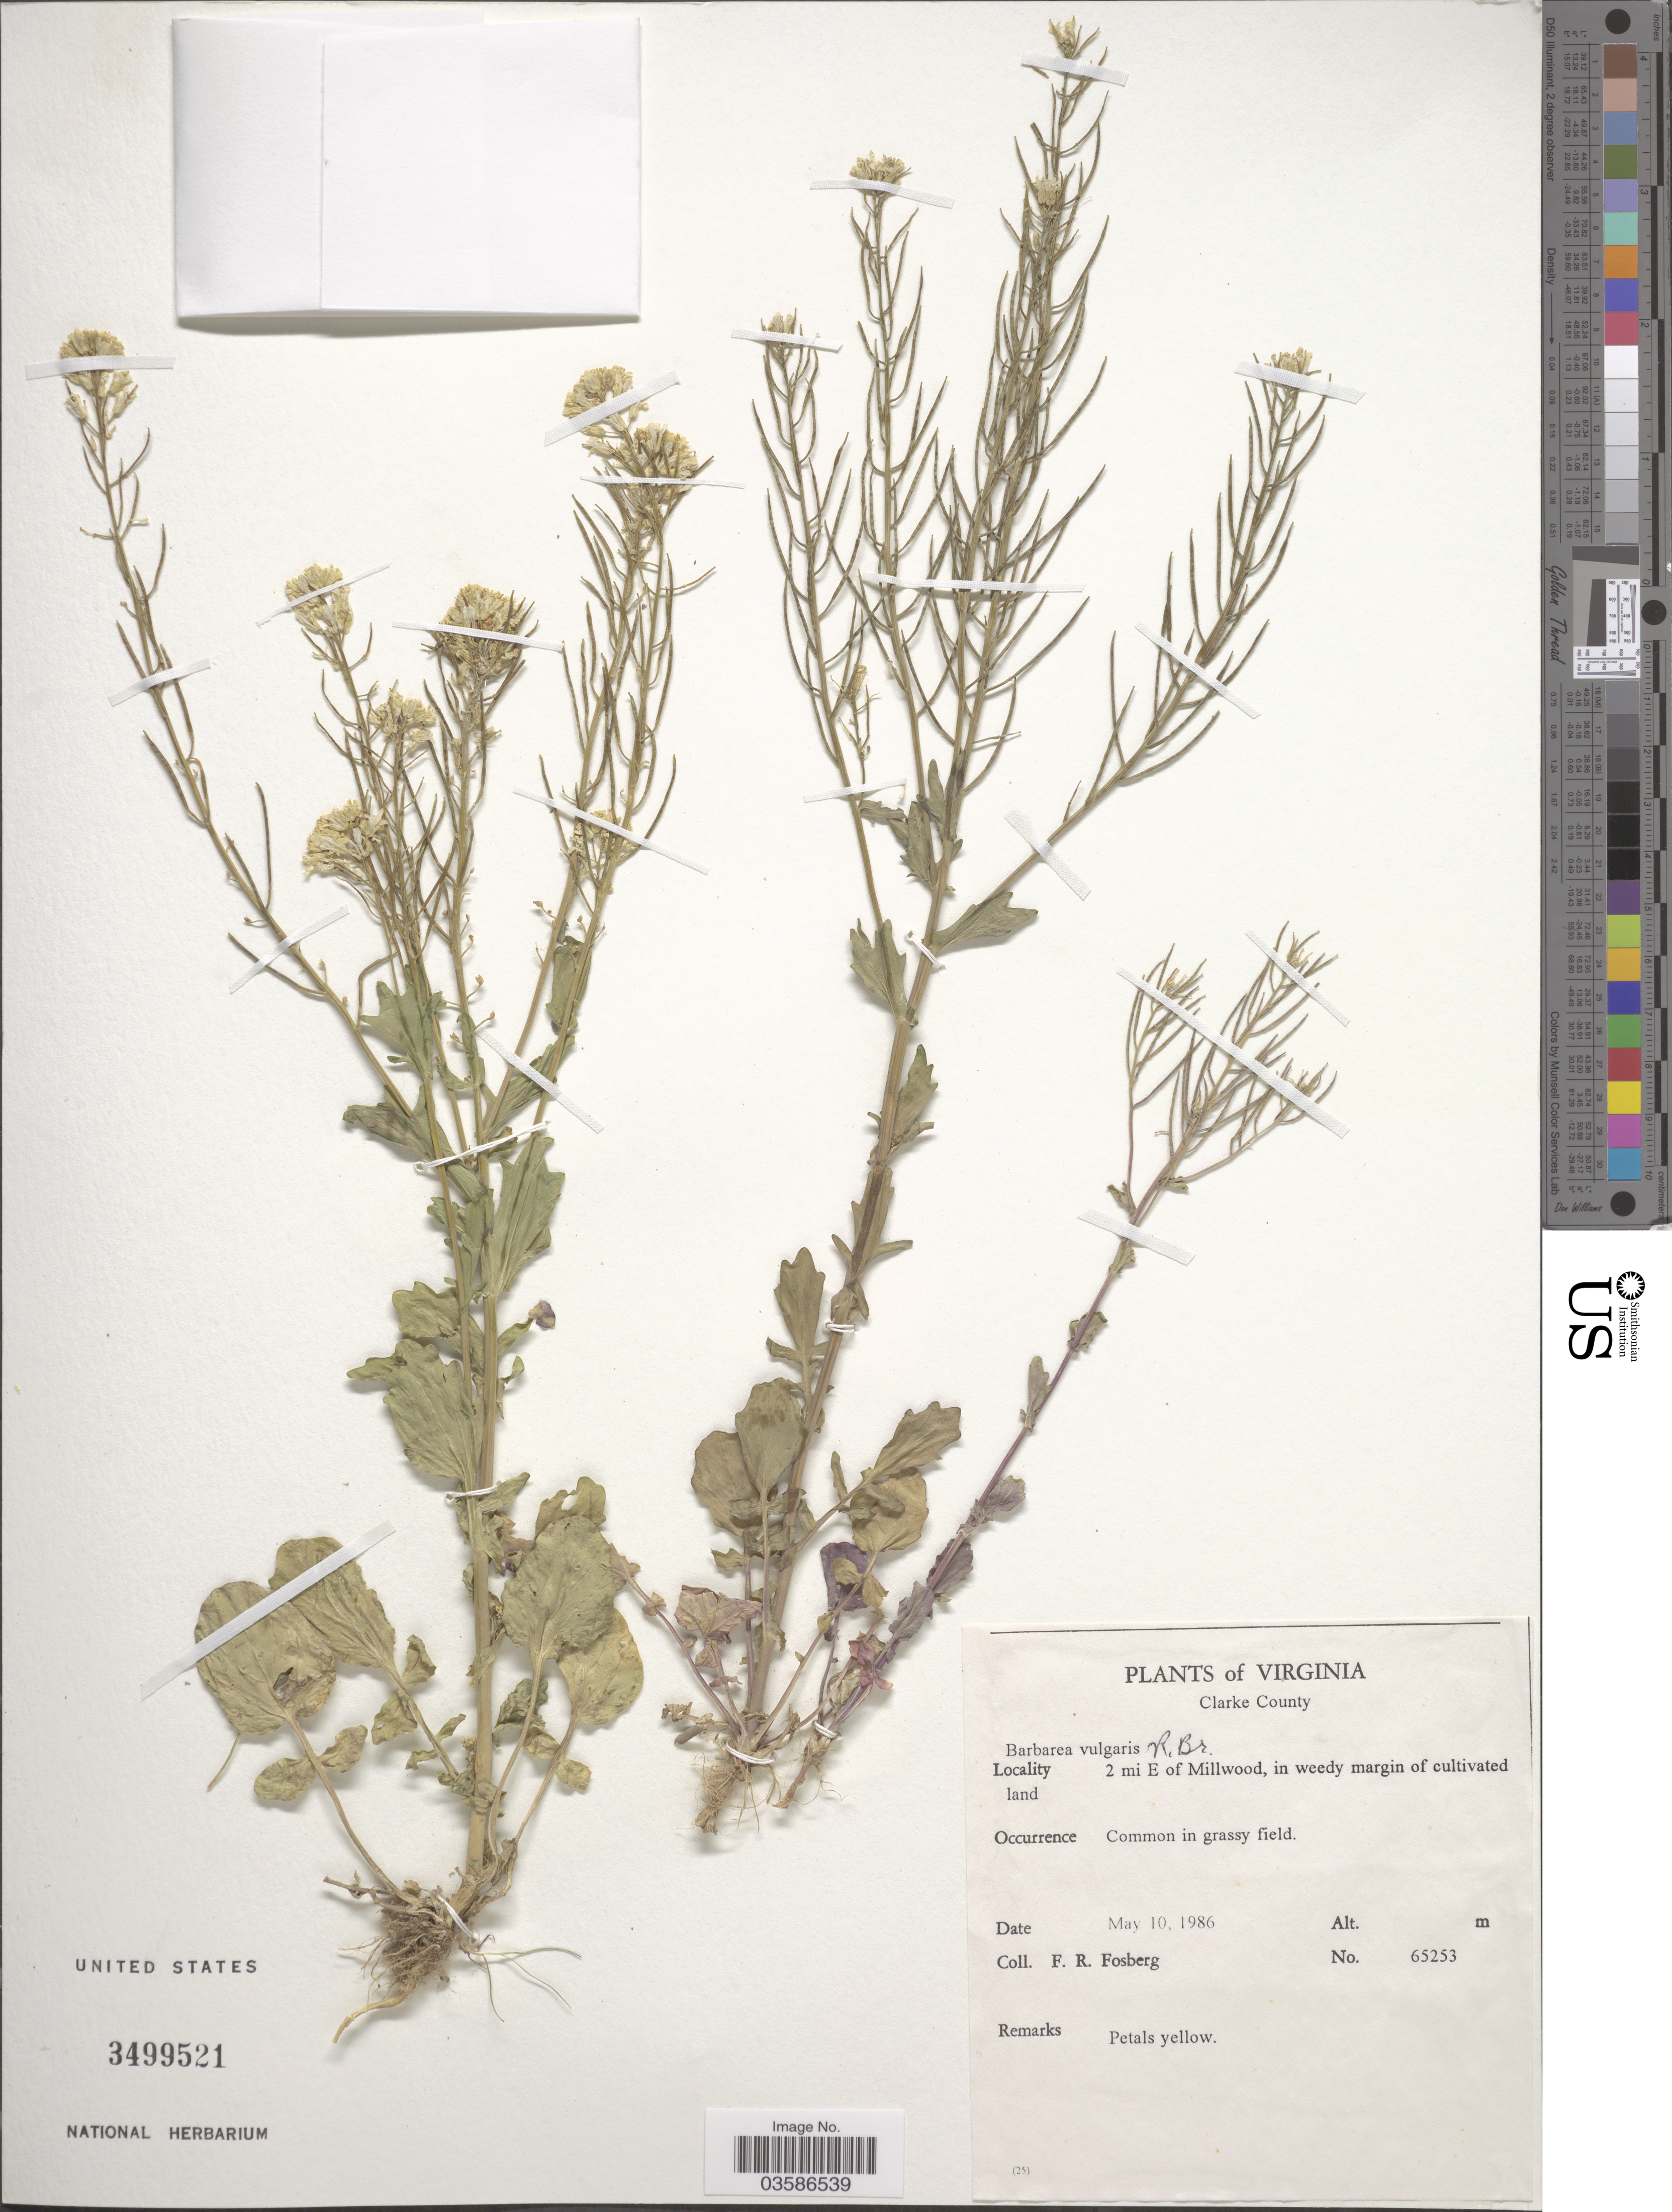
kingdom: Plantae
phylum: Tracheophyta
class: Magnoliopsida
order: Brassicales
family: Brassicaceae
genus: Barbarea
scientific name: Barbarea vulgaris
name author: W.T. Aiton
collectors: F. R. Fosberg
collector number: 65253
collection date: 1986-05-10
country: United States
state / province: Virginia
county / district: Clarke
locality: Clarke County. 2 mi E of Millwood.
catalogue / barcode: US 3499521